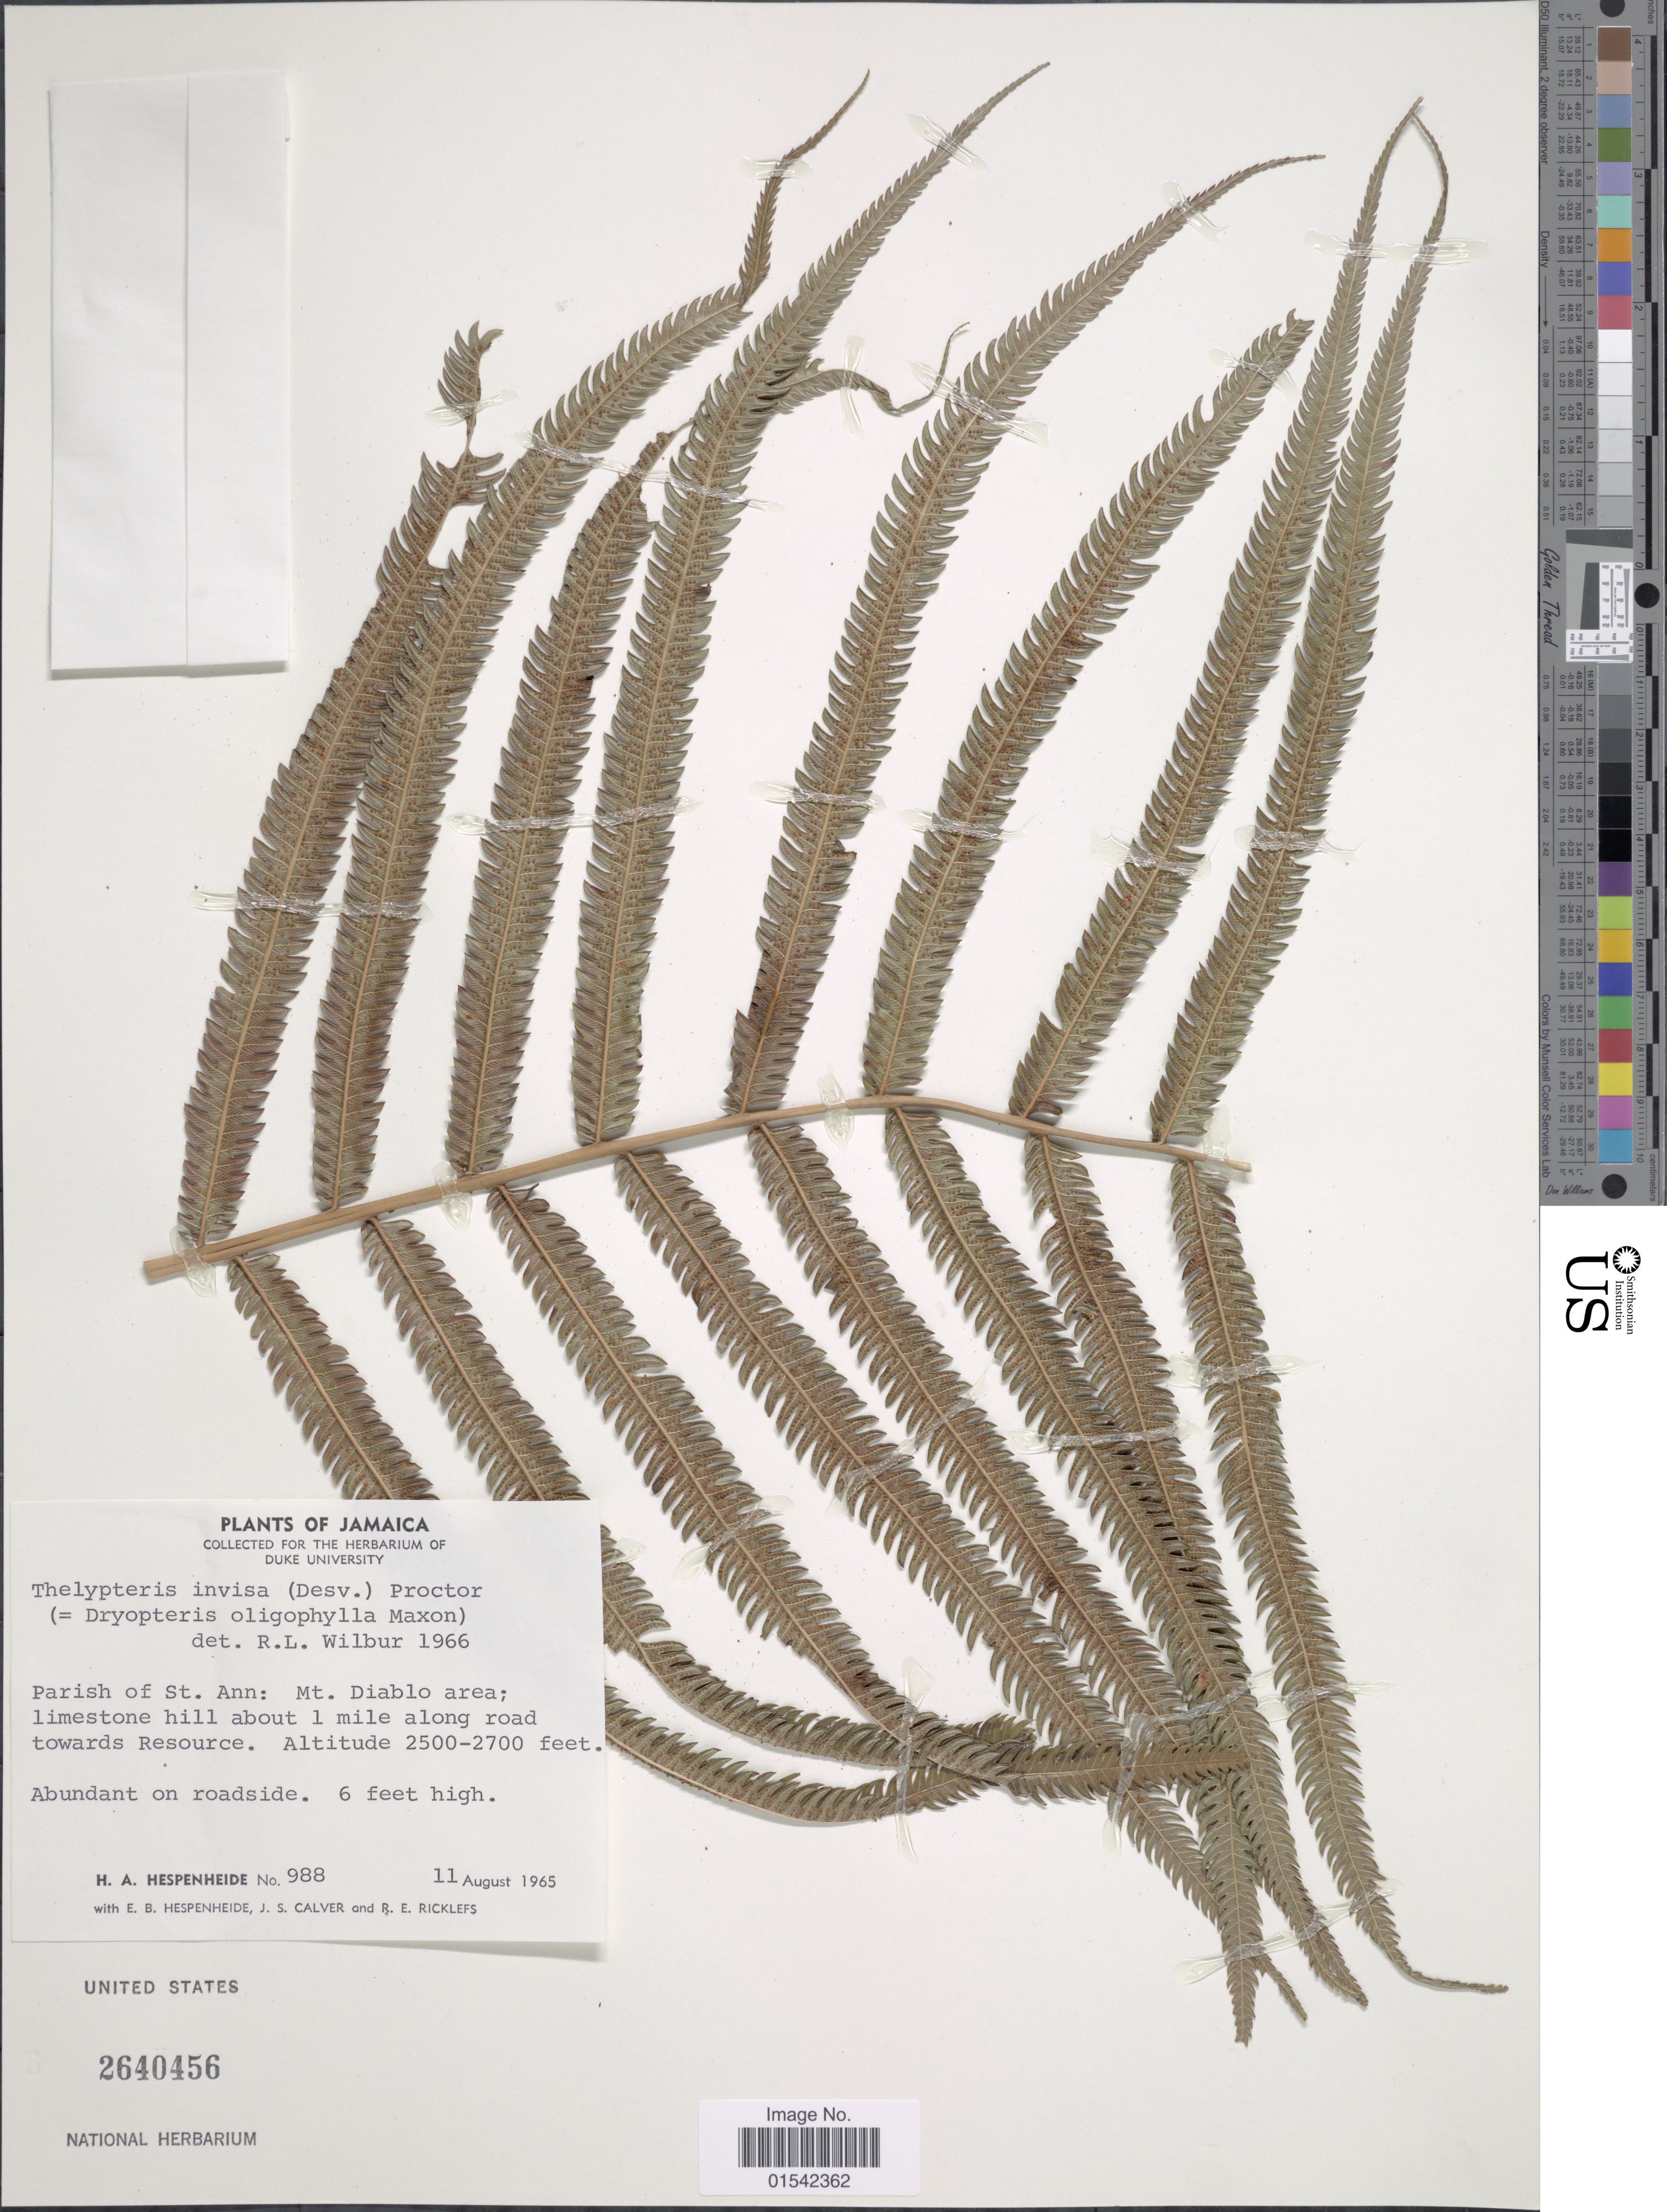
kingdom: Plantae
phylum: Tracheophyta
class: Polypodiopsida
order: Polypodiales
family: Thelypteridaceae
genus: Cyclosorus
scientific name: Cyclosorus grandis (A.R. Sm.) comb. nov., ined 2015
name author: (A.R. Sm.)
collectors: H. A. Hespenheide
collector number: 988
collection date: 1965-08-11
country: Jamaica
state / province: Saint Ann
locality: Parish of St. Ann: Mt. Diabolo area; limestone hill about 1 mile along road towards Resource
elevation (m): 762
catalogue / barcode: US 2640456